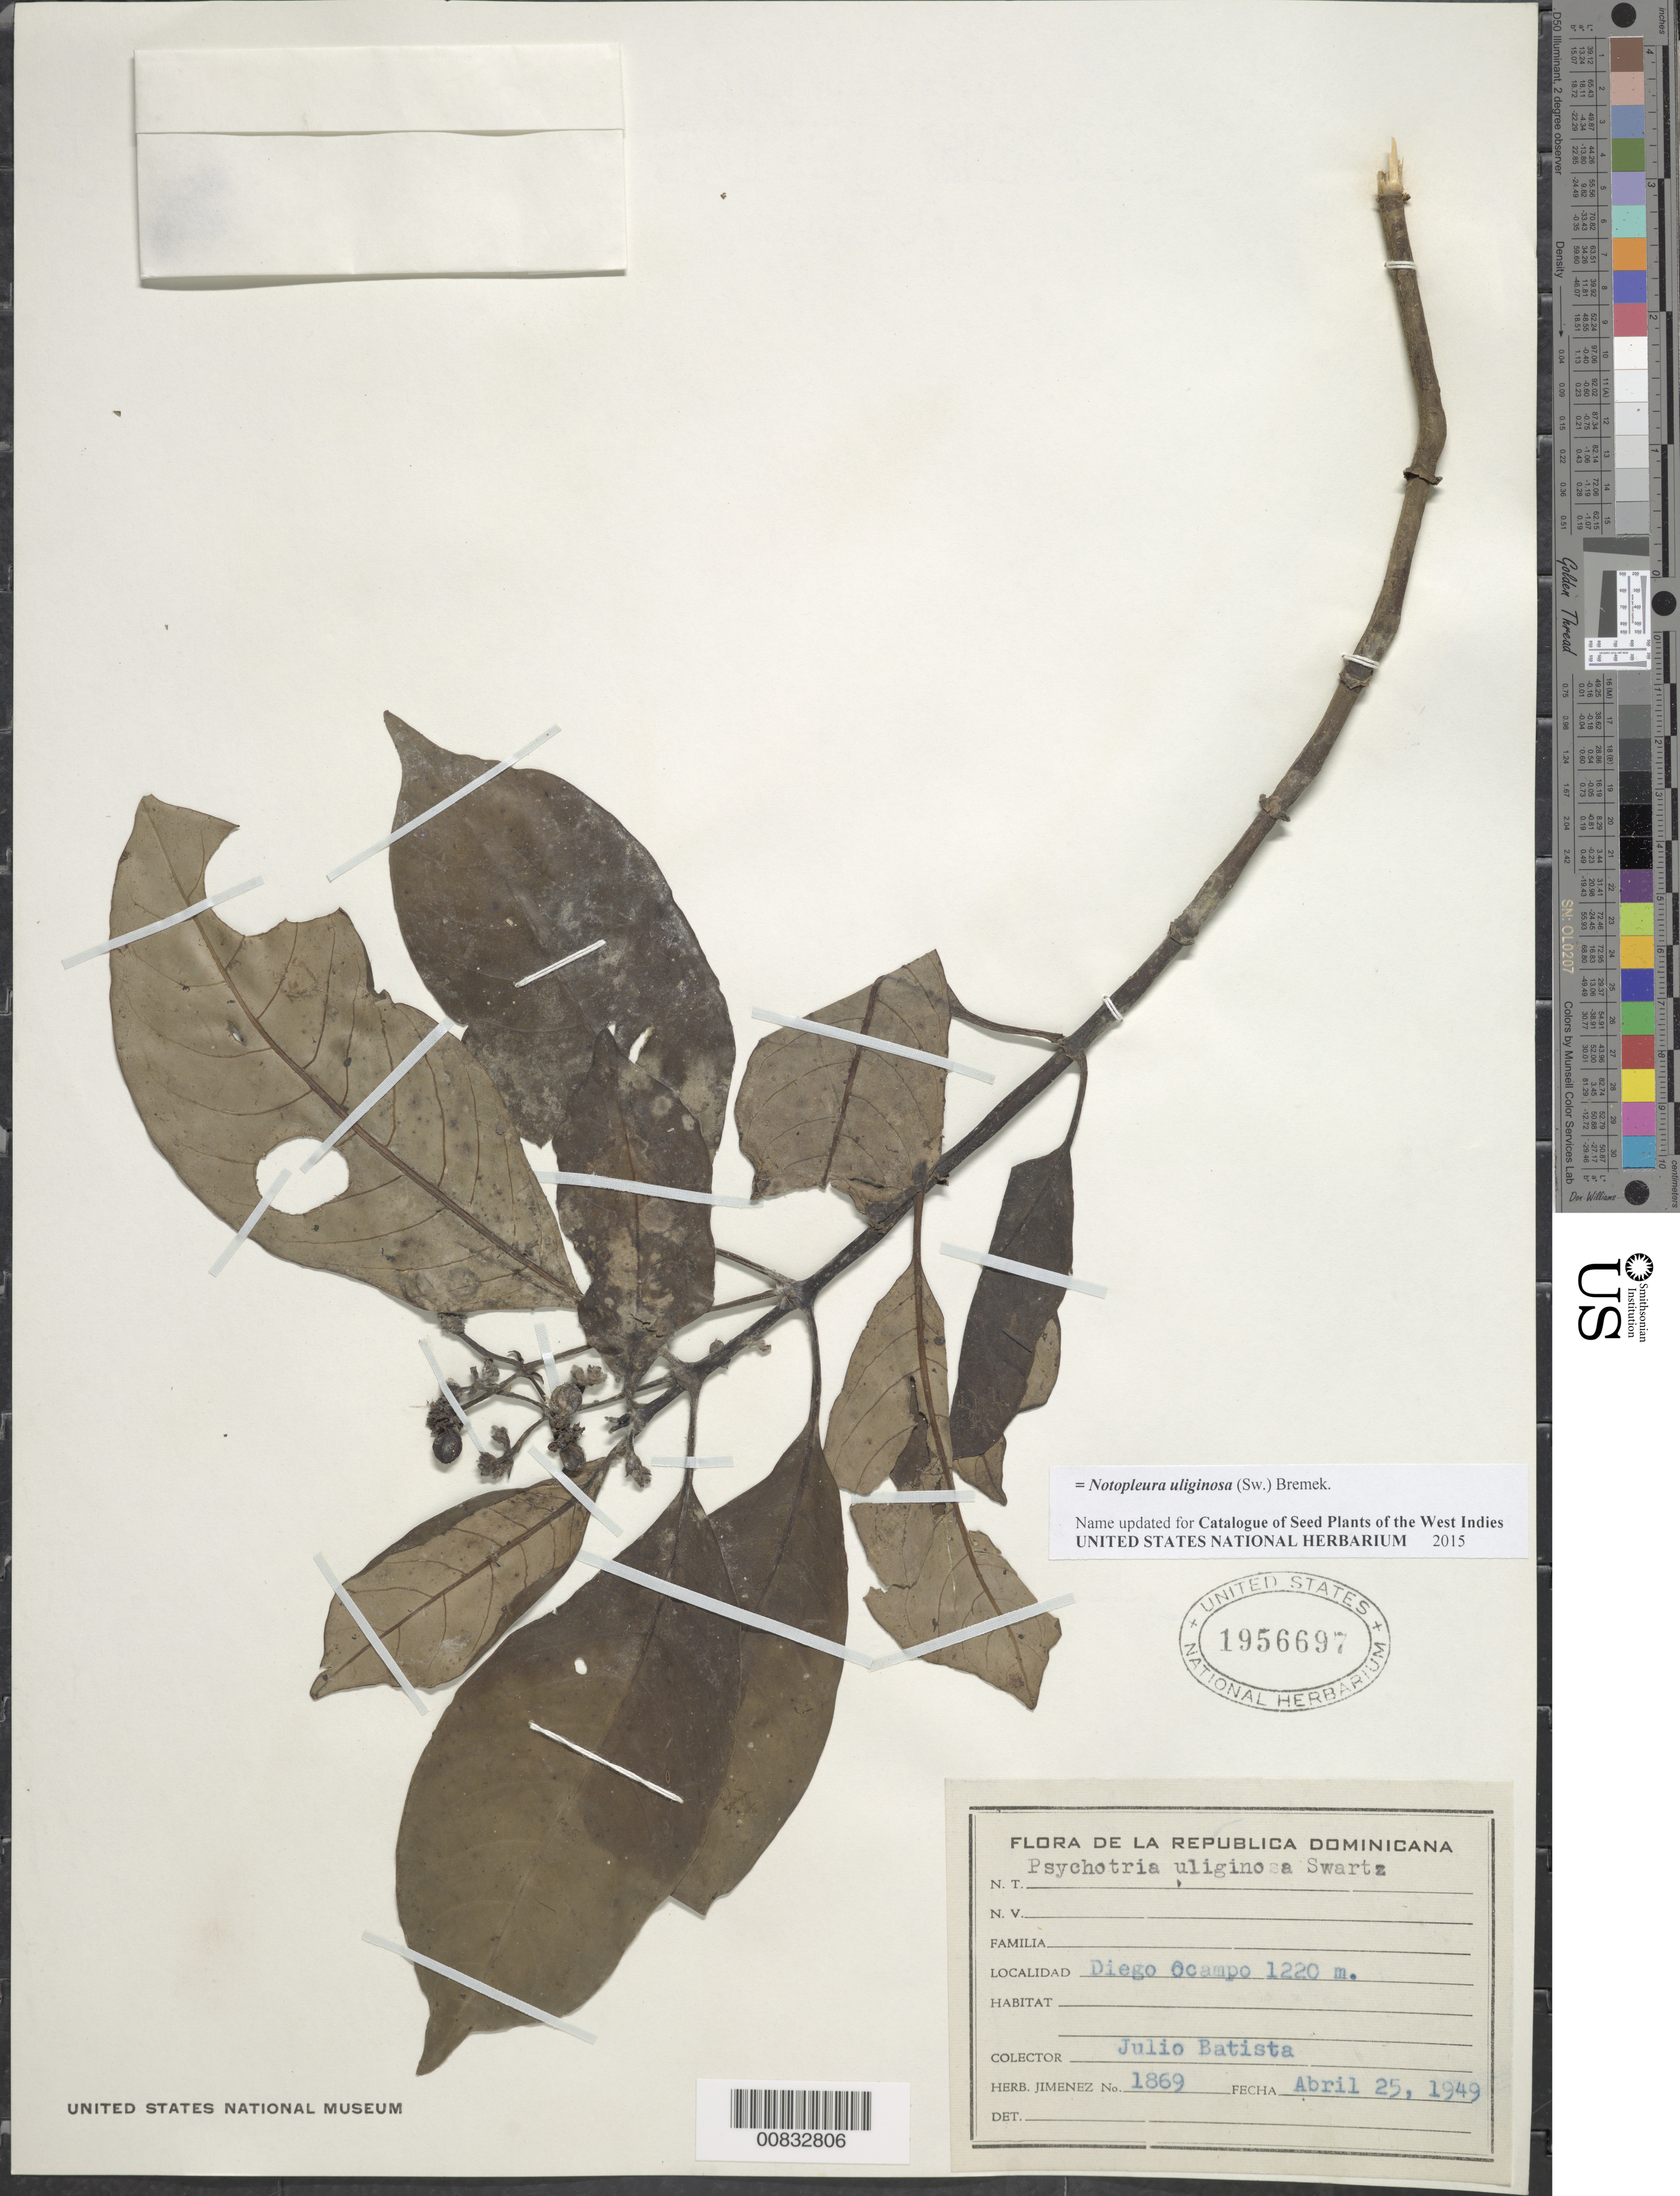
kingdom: Plantae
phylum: Tracheophyta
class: Magnoliopsida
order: Gentianales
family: Rubiaceae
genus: Notopleura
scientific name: Notopleura uliginosa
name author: (Sw.) Bremek.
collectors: J. Batista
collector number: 1869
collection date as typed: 25 Apr 1949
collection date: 1949-04-25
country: Dominican Republic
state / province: Santiago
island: Hispaniola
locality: Diego de Ocampo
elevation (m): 1220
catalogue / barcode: US 1956697